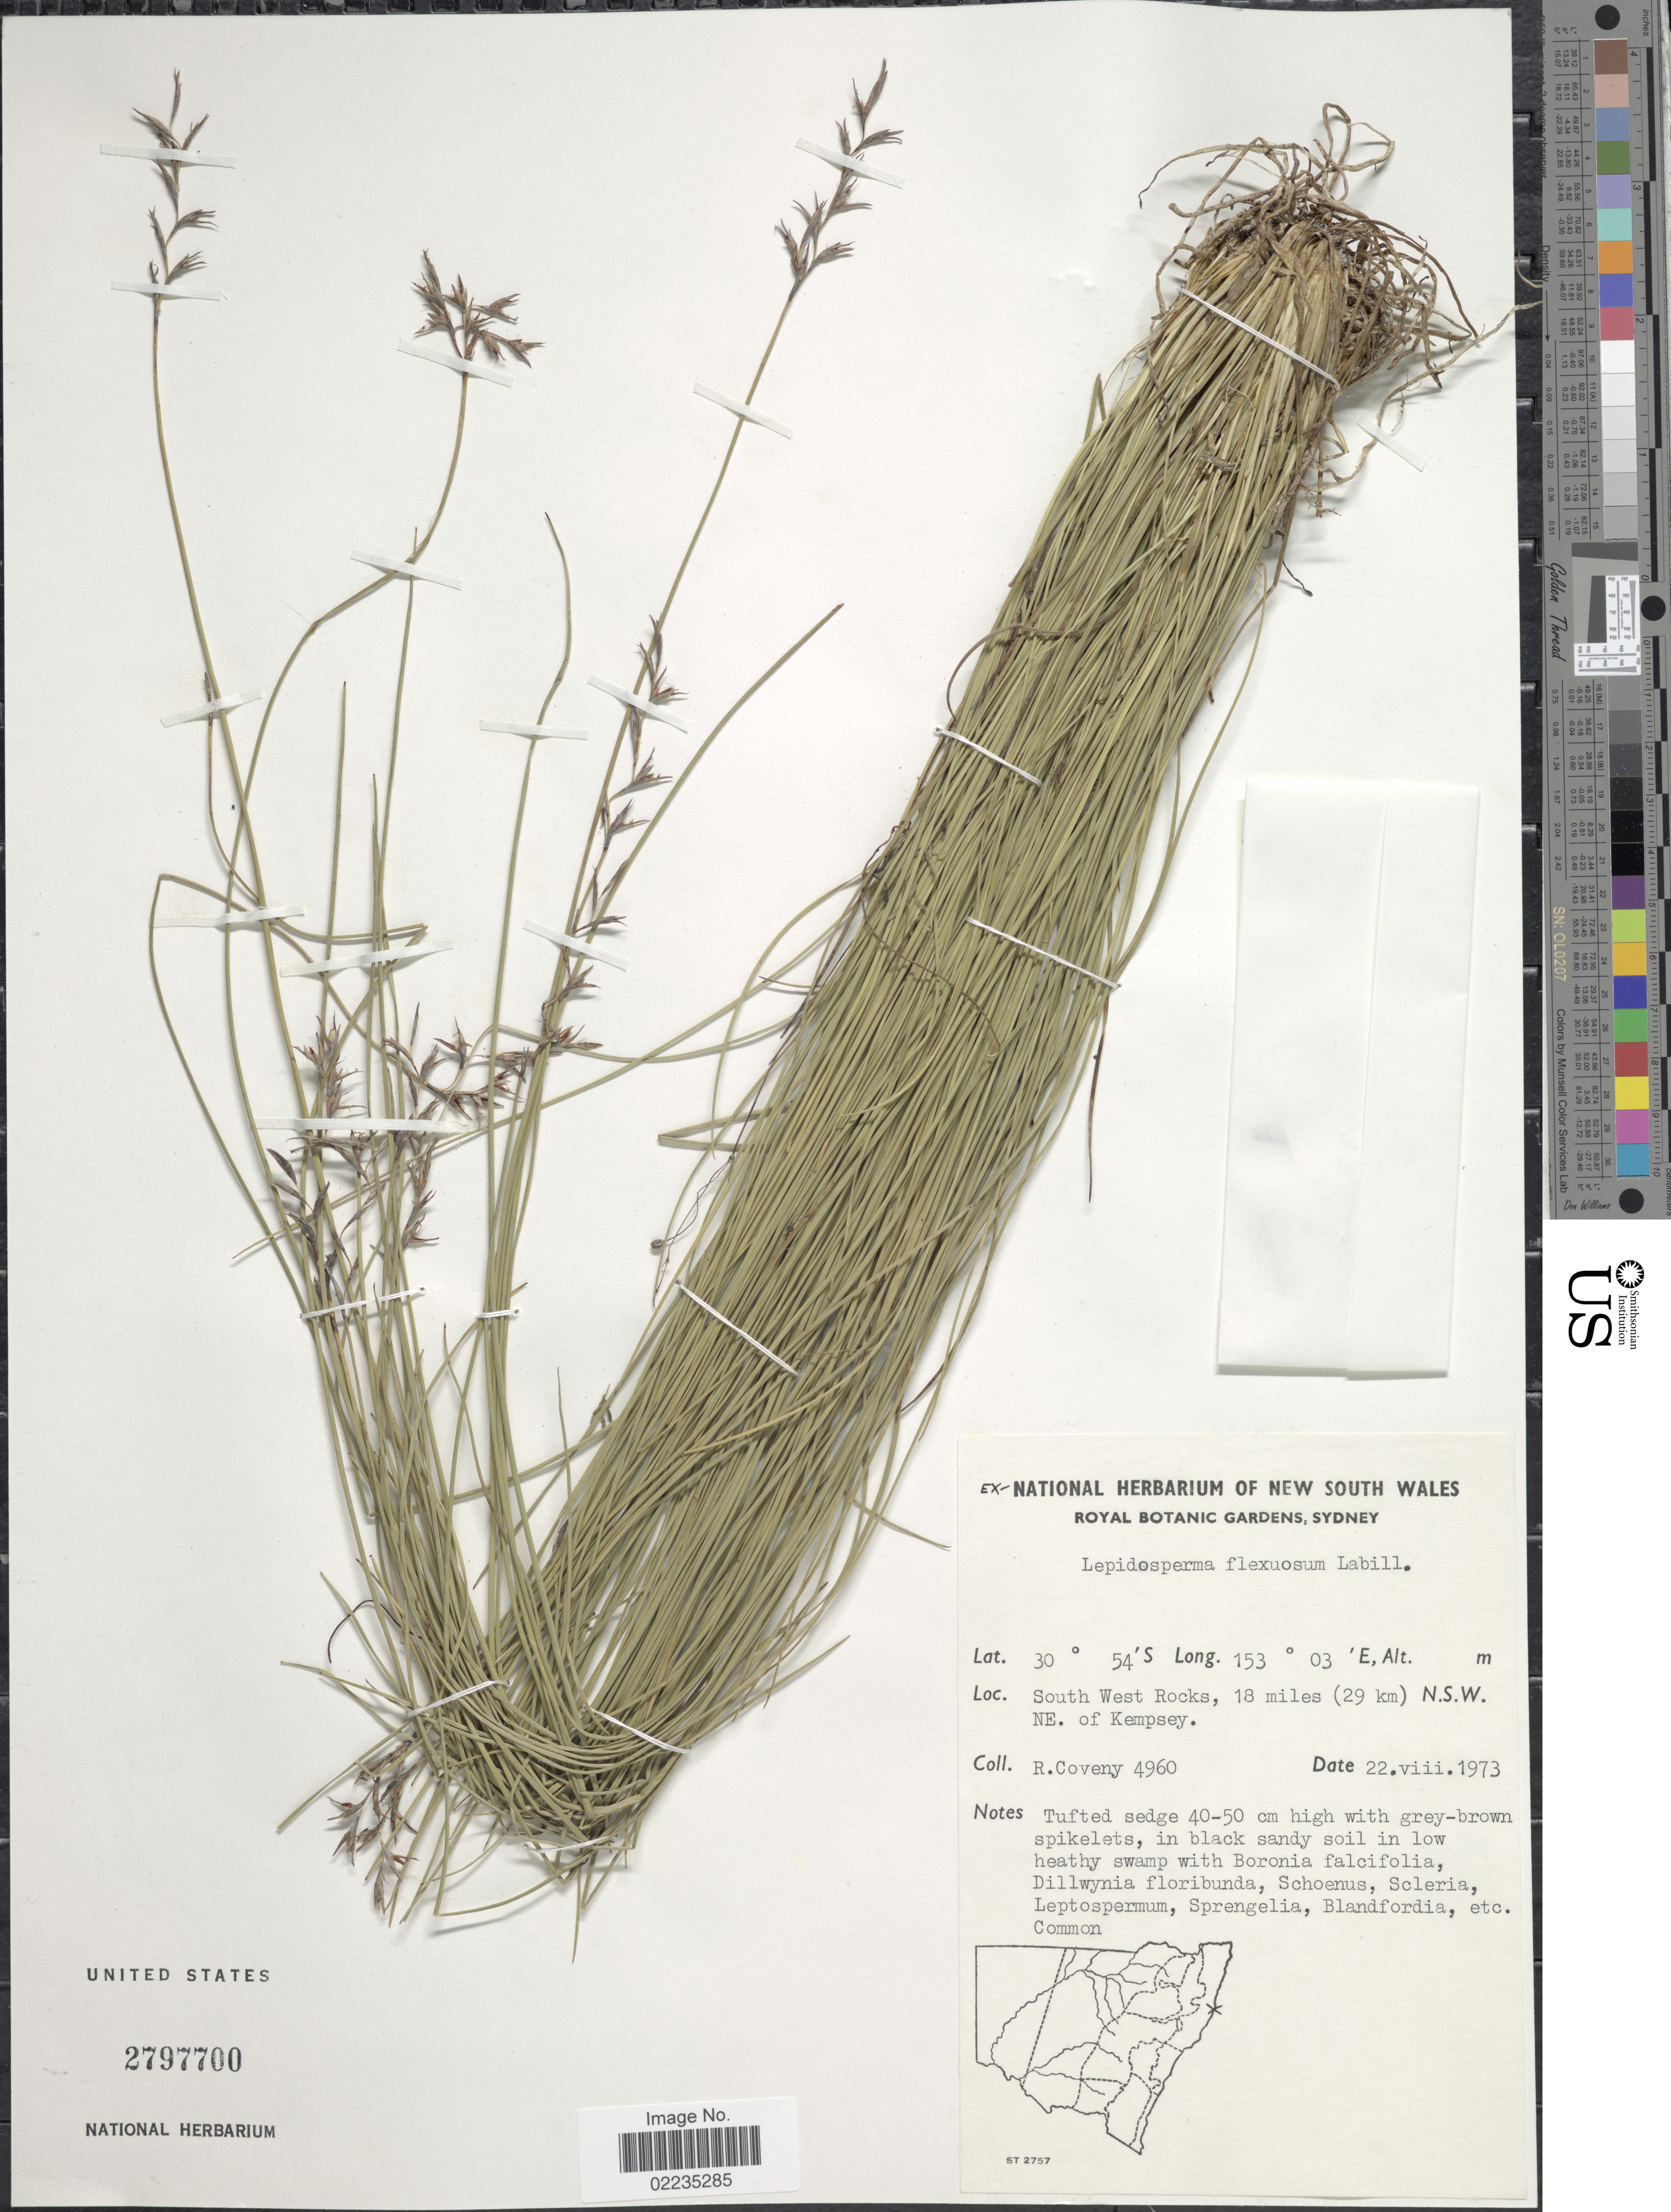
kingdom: Plantae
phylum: Tracheophyta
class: Liliopsida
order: Poales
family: Cyperaceae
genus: Lepidosperma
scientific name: Lepidosperma flexuosum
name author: R. Br.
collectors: R. Coveny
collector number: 4960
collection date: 1973-08-22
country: Australia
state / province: New South Wales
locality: South West Rocks, 18 miles (29 km) N.S.W., N.E. of Kempsey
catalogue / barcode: US 2797700